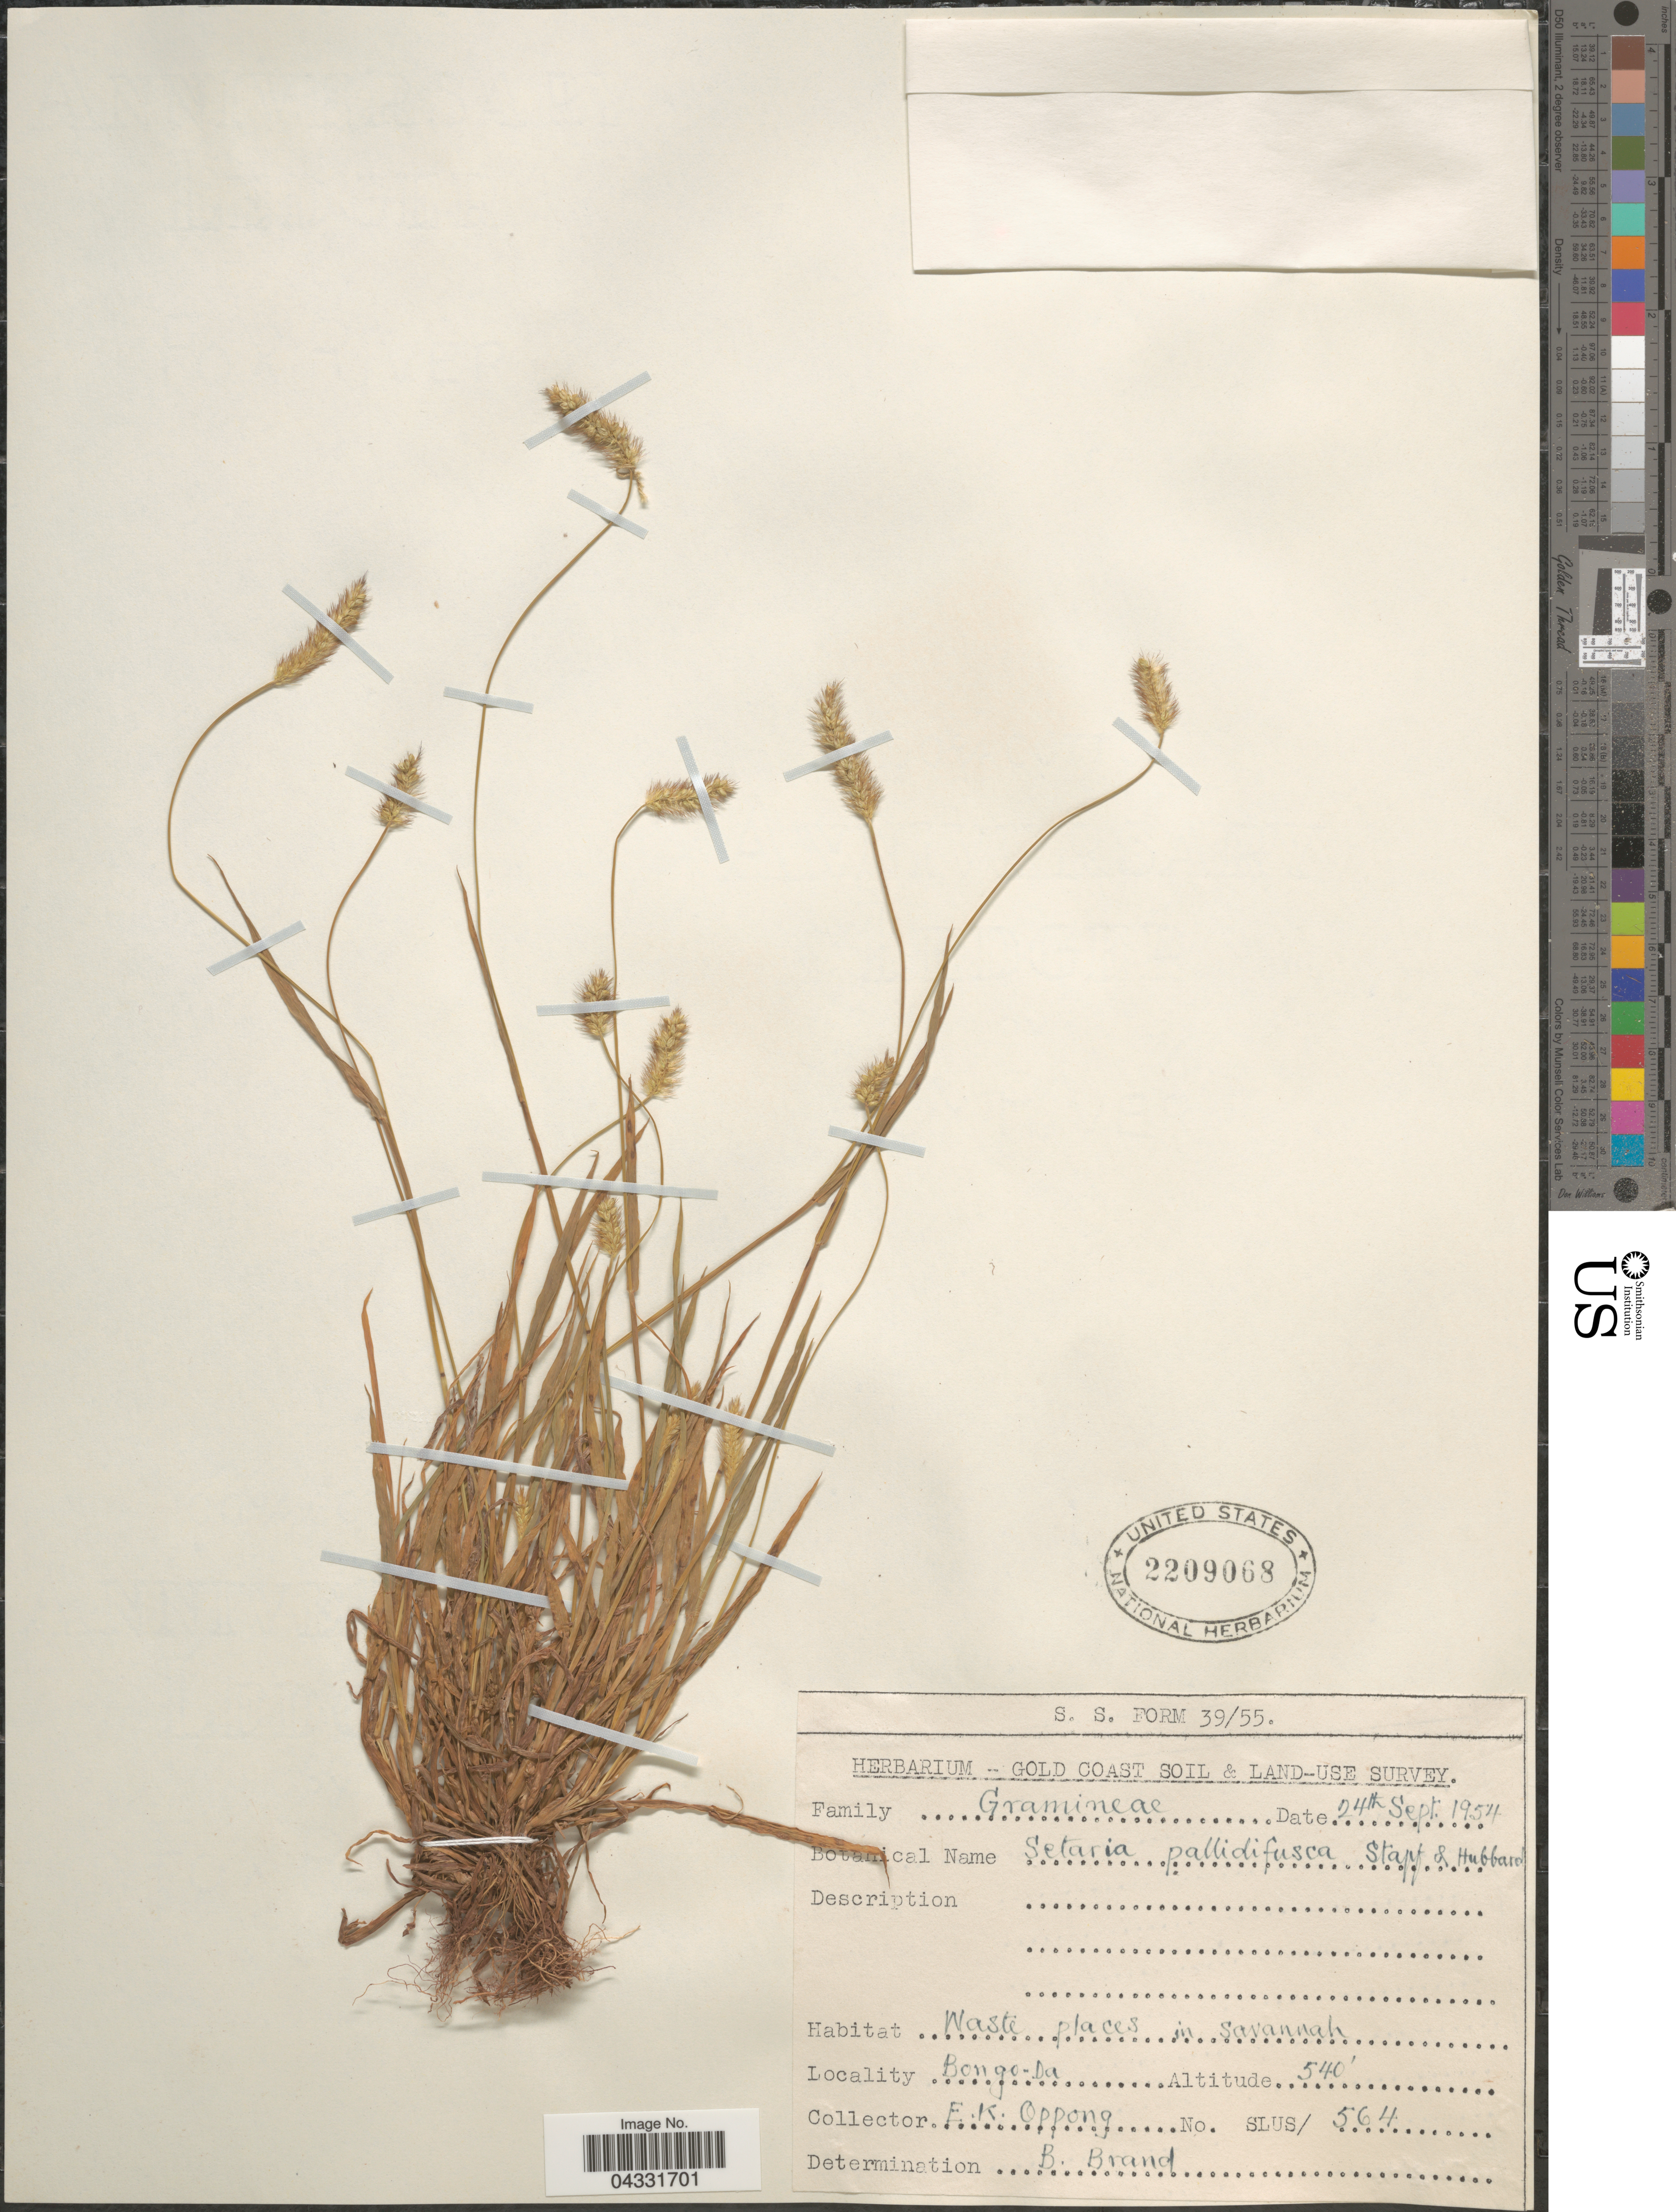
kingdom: Plantae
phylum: Tracheophyta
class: Liliopsida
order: Poales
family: Poaceae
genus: Setaria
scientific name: Setaria pallide-fusca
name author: (Schumach.) Stapf & C.E. Hubb.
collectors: E. Oppong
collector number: Slus/564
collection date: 1954-09-24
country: Ghana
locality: Bongo-Da.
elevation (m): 165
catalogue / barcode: US 2209068